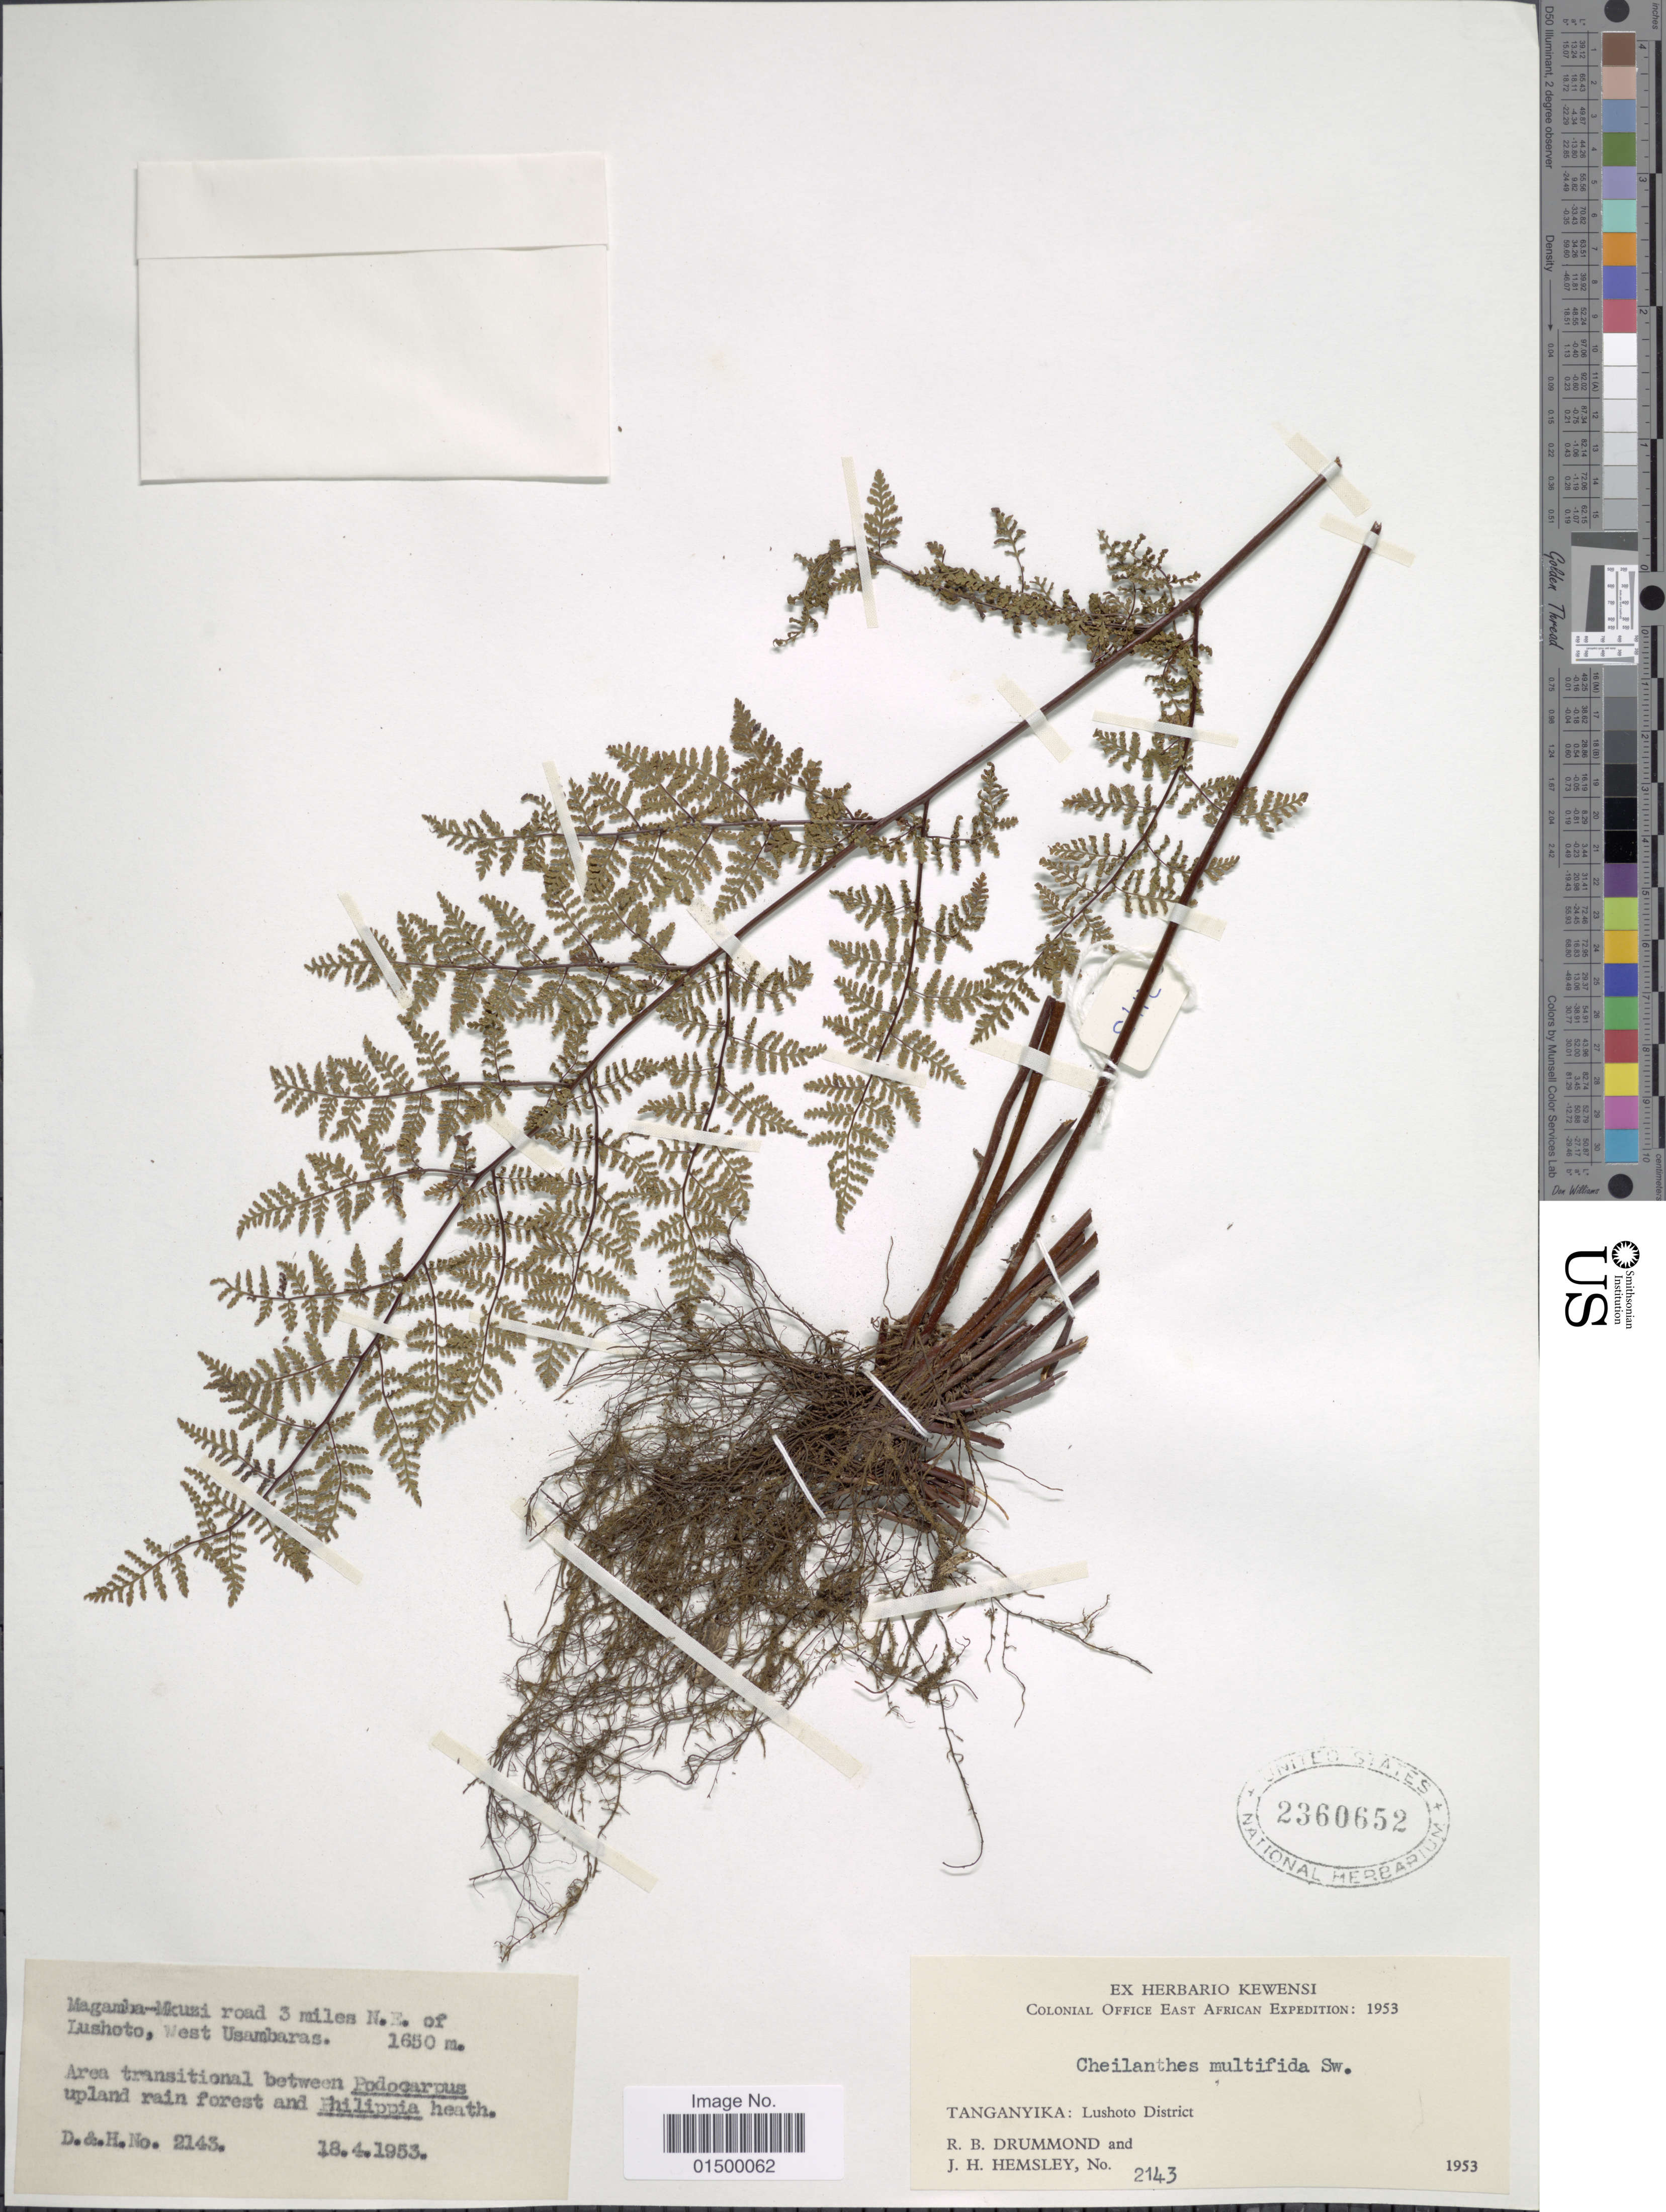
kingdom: Plantae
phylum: Tracheophyta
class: Polypodiopsida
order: Polypodiales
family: Pteridaceae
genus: Cheilanthes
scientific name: Cheilanthes multifida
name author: Sw.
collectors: R. Drummond & J. H. Hemsley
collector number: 2143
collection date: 1953-04-18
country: Tanzania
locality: Tanganyika:Lushoto District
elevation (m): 1650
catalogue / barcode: US 2360652